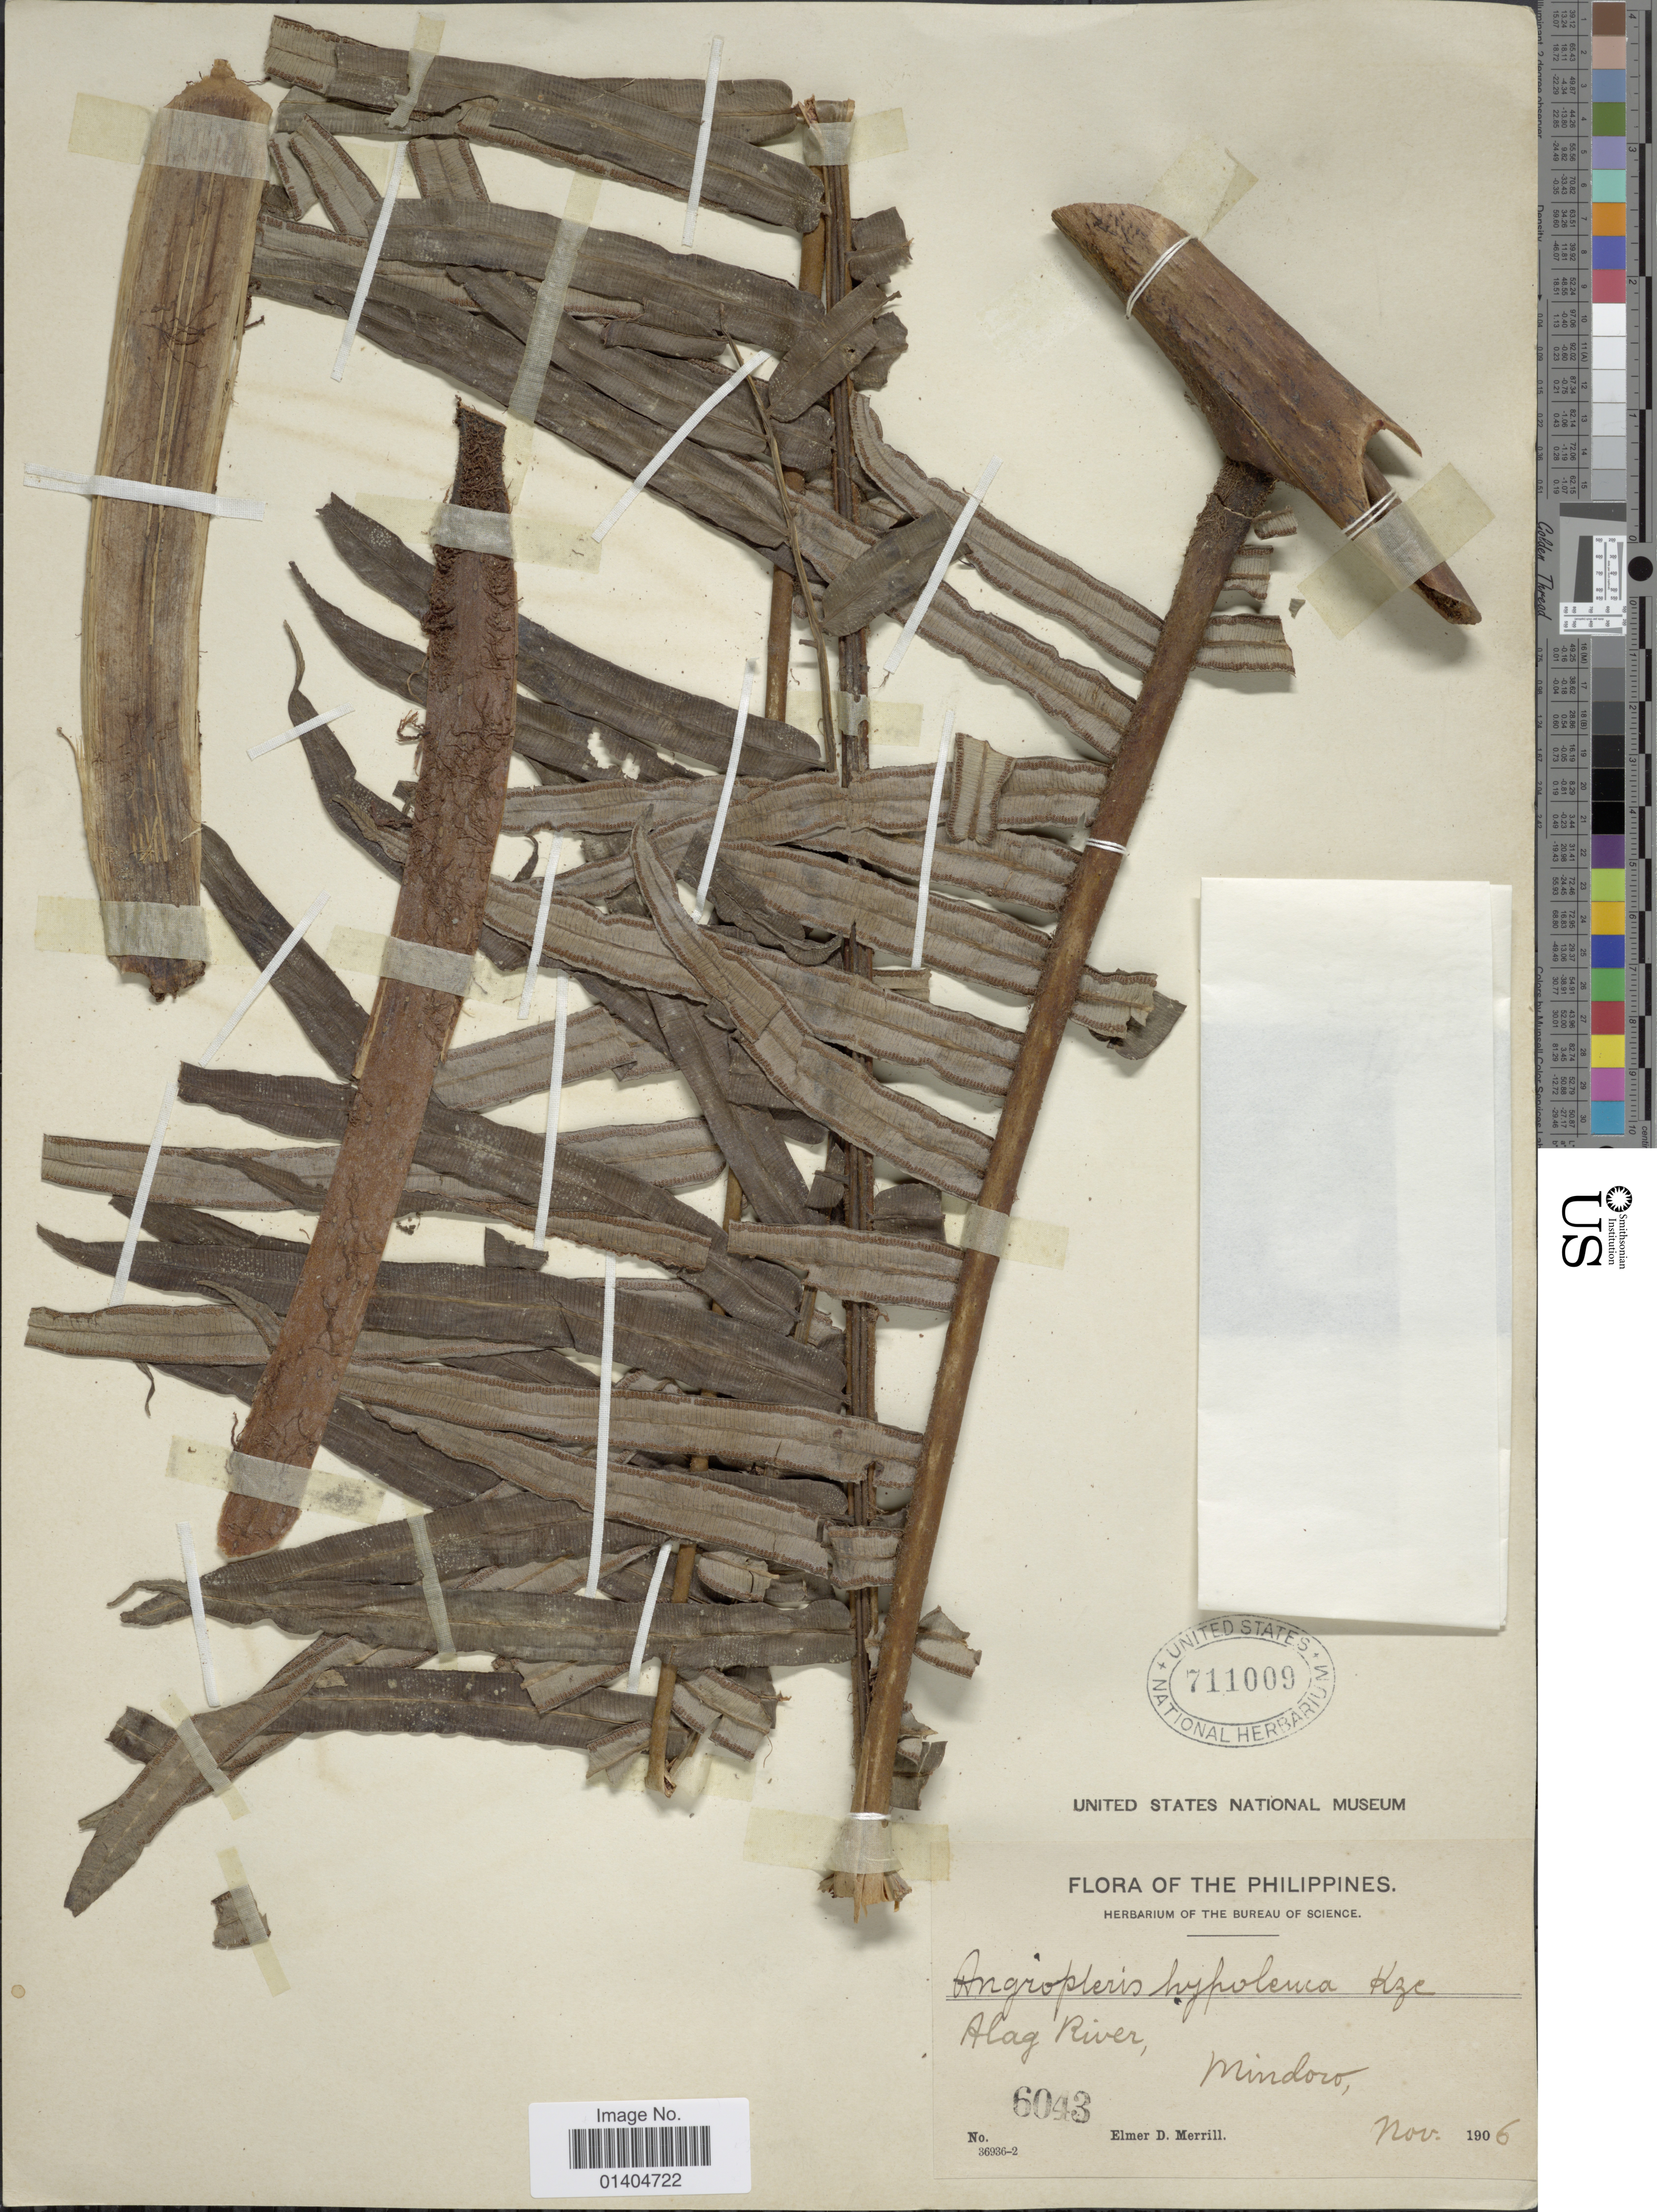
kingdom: Plantae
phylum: Tracheophyta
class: Polypodiopsida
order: Marattiales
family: Marattiaceae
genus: Angiopteris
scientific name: Angiopteris hypoleuca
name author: Kunze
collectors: E. D. Merrill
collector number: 6043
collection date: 1906-11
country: Philippines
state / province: Mimaropa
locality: The Philippines Alag River, Mindoro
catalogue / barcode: US 711009